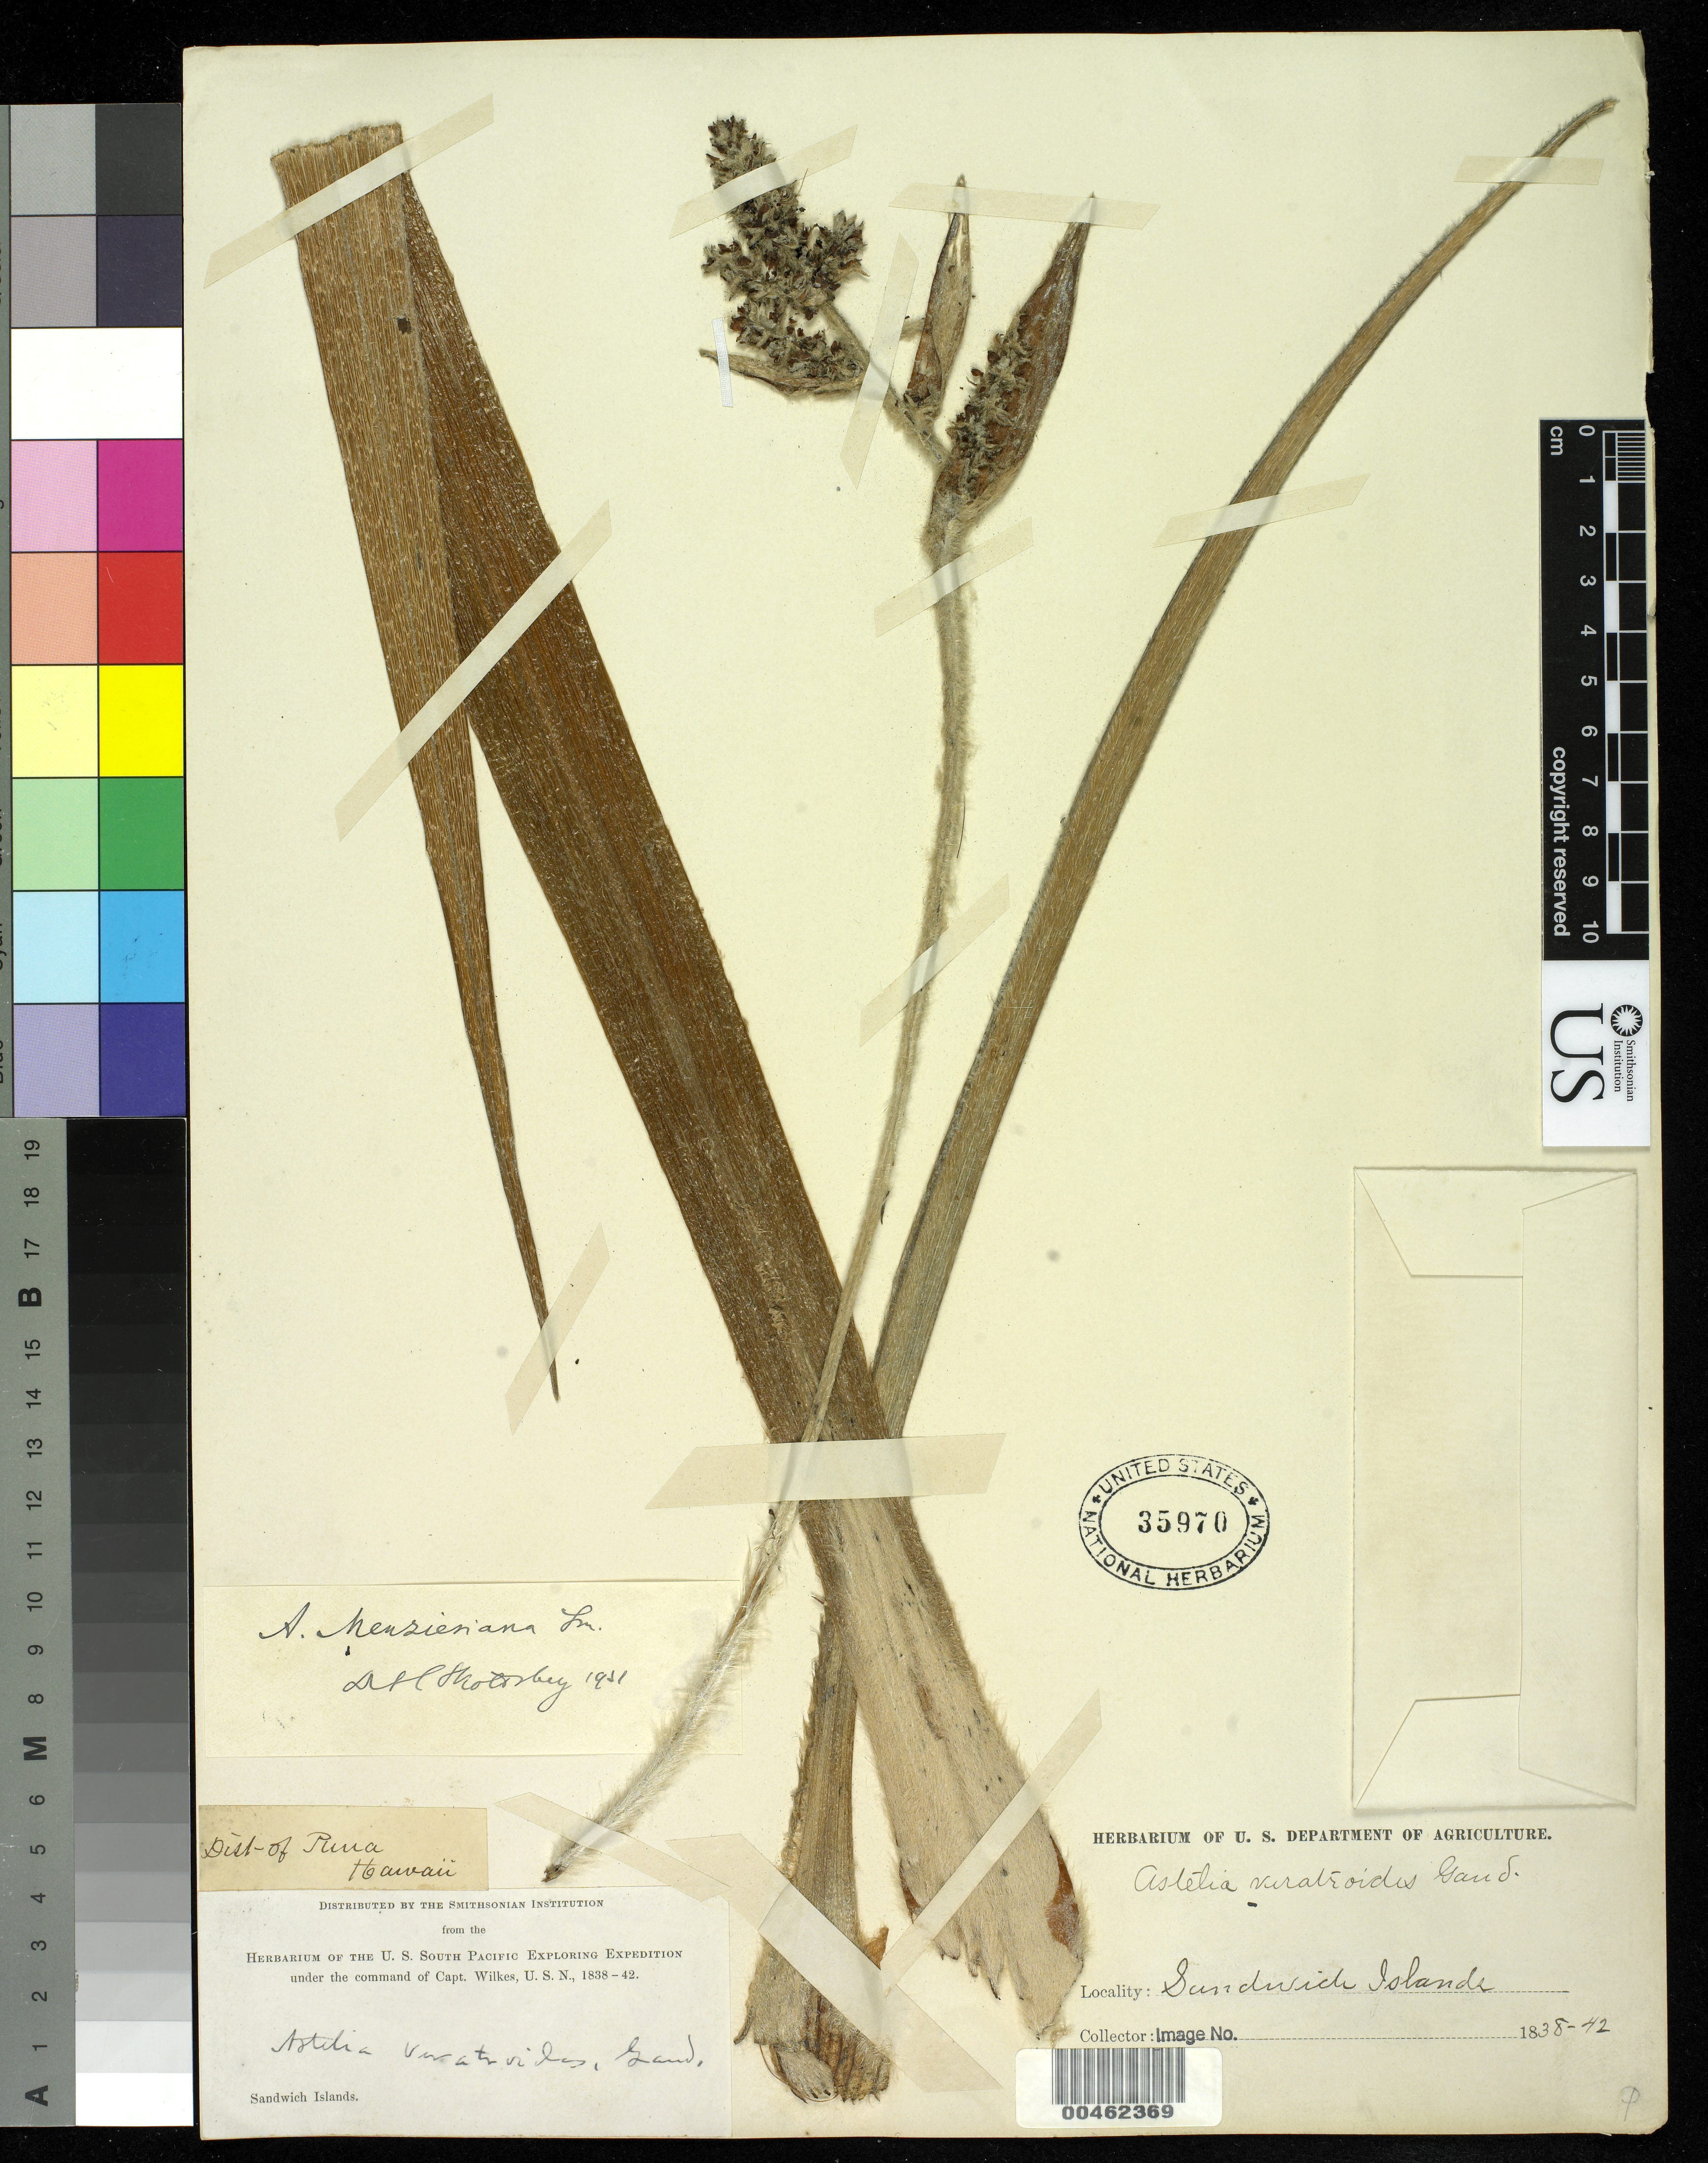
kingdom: Plantae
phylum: Tracheophyta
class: Liliopsida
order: Asparagales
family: Asteliaceae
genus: Astelia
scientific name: Astelia menziesiana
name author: Sm.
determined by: Skottsberg, C. J. F.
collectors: Wilkes Explor. Exped.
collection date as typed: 1838 to -- --- 1842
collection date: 1838/1842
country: United States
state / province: Hawaii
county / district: Hawaii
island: Hawaii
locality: District of Puna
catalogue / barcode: US 35970